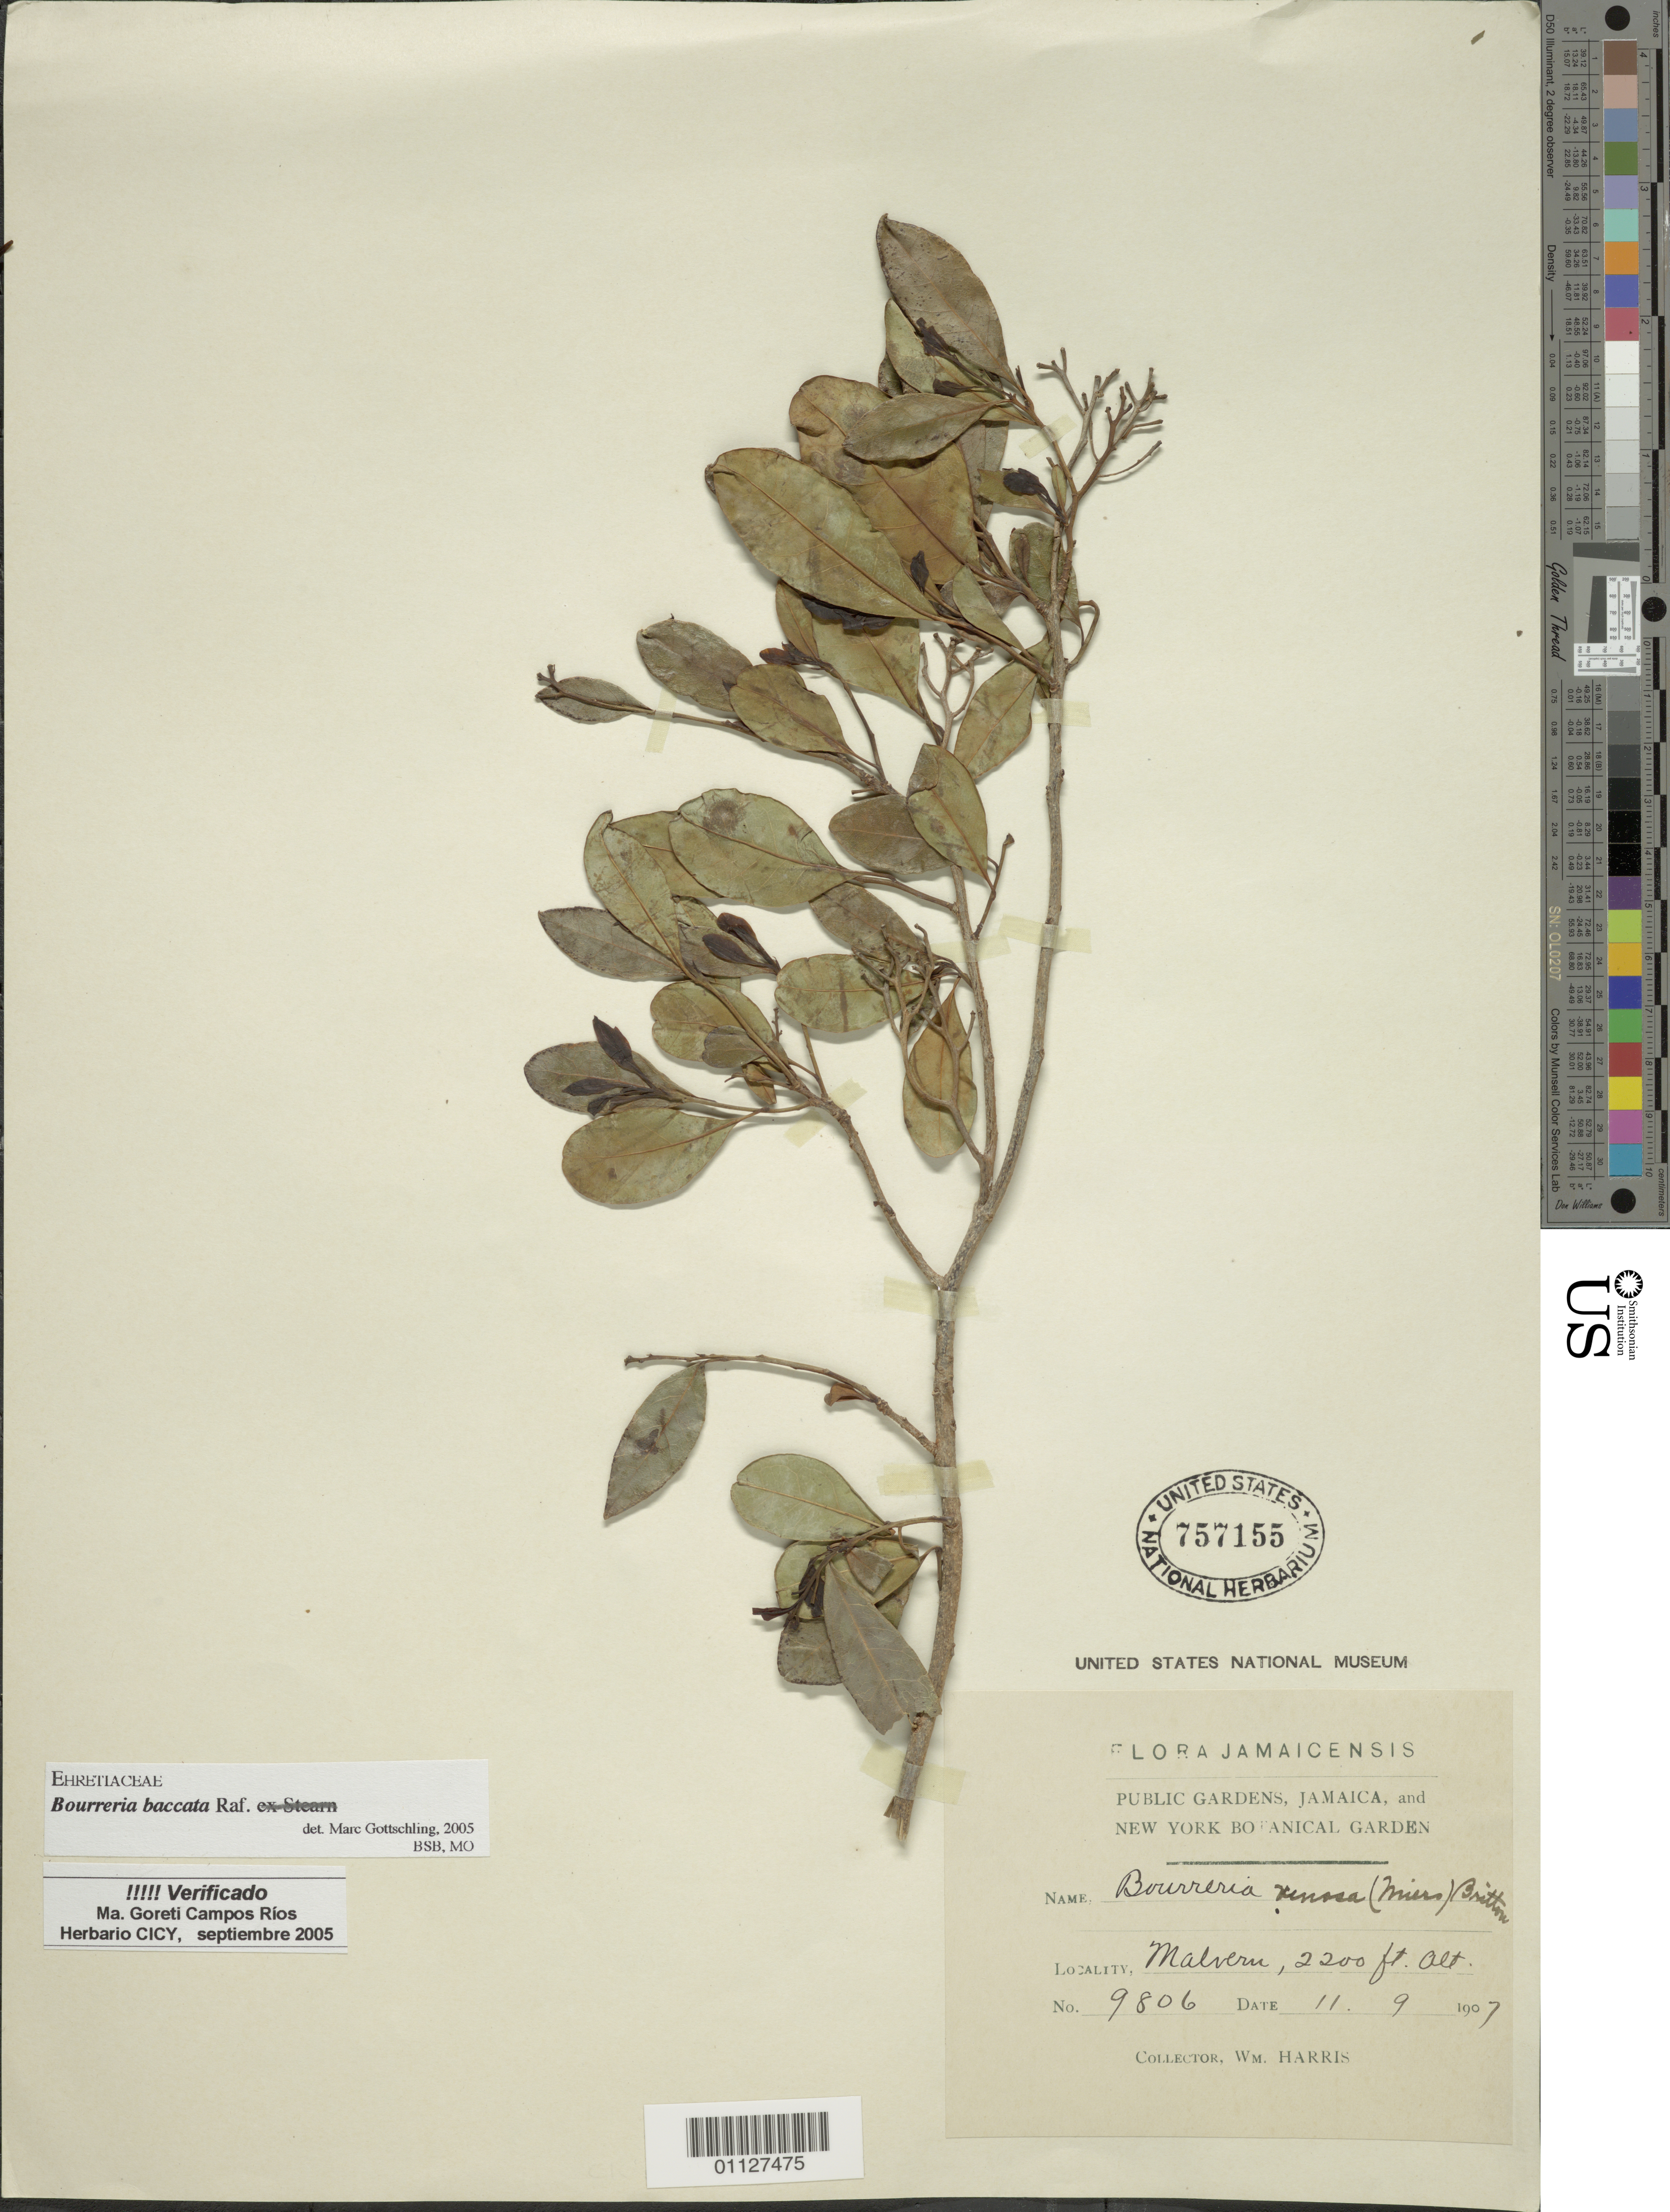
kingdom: Plantae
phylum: Tracheophyta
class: Magnoliopsida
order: Boraginales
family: Ehretiaceae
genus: Bourreria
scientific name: Bourreria baccata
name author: Raf.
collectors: W. Harris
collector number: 9806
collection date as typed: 11 Sep 1907 or 09 Nov 1907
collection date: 1907-09-11 or 1907-11-09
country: Jamaica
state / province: Saint Elizabeth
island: Jamaica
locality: Malvern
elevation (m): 671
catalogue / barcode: US 757155